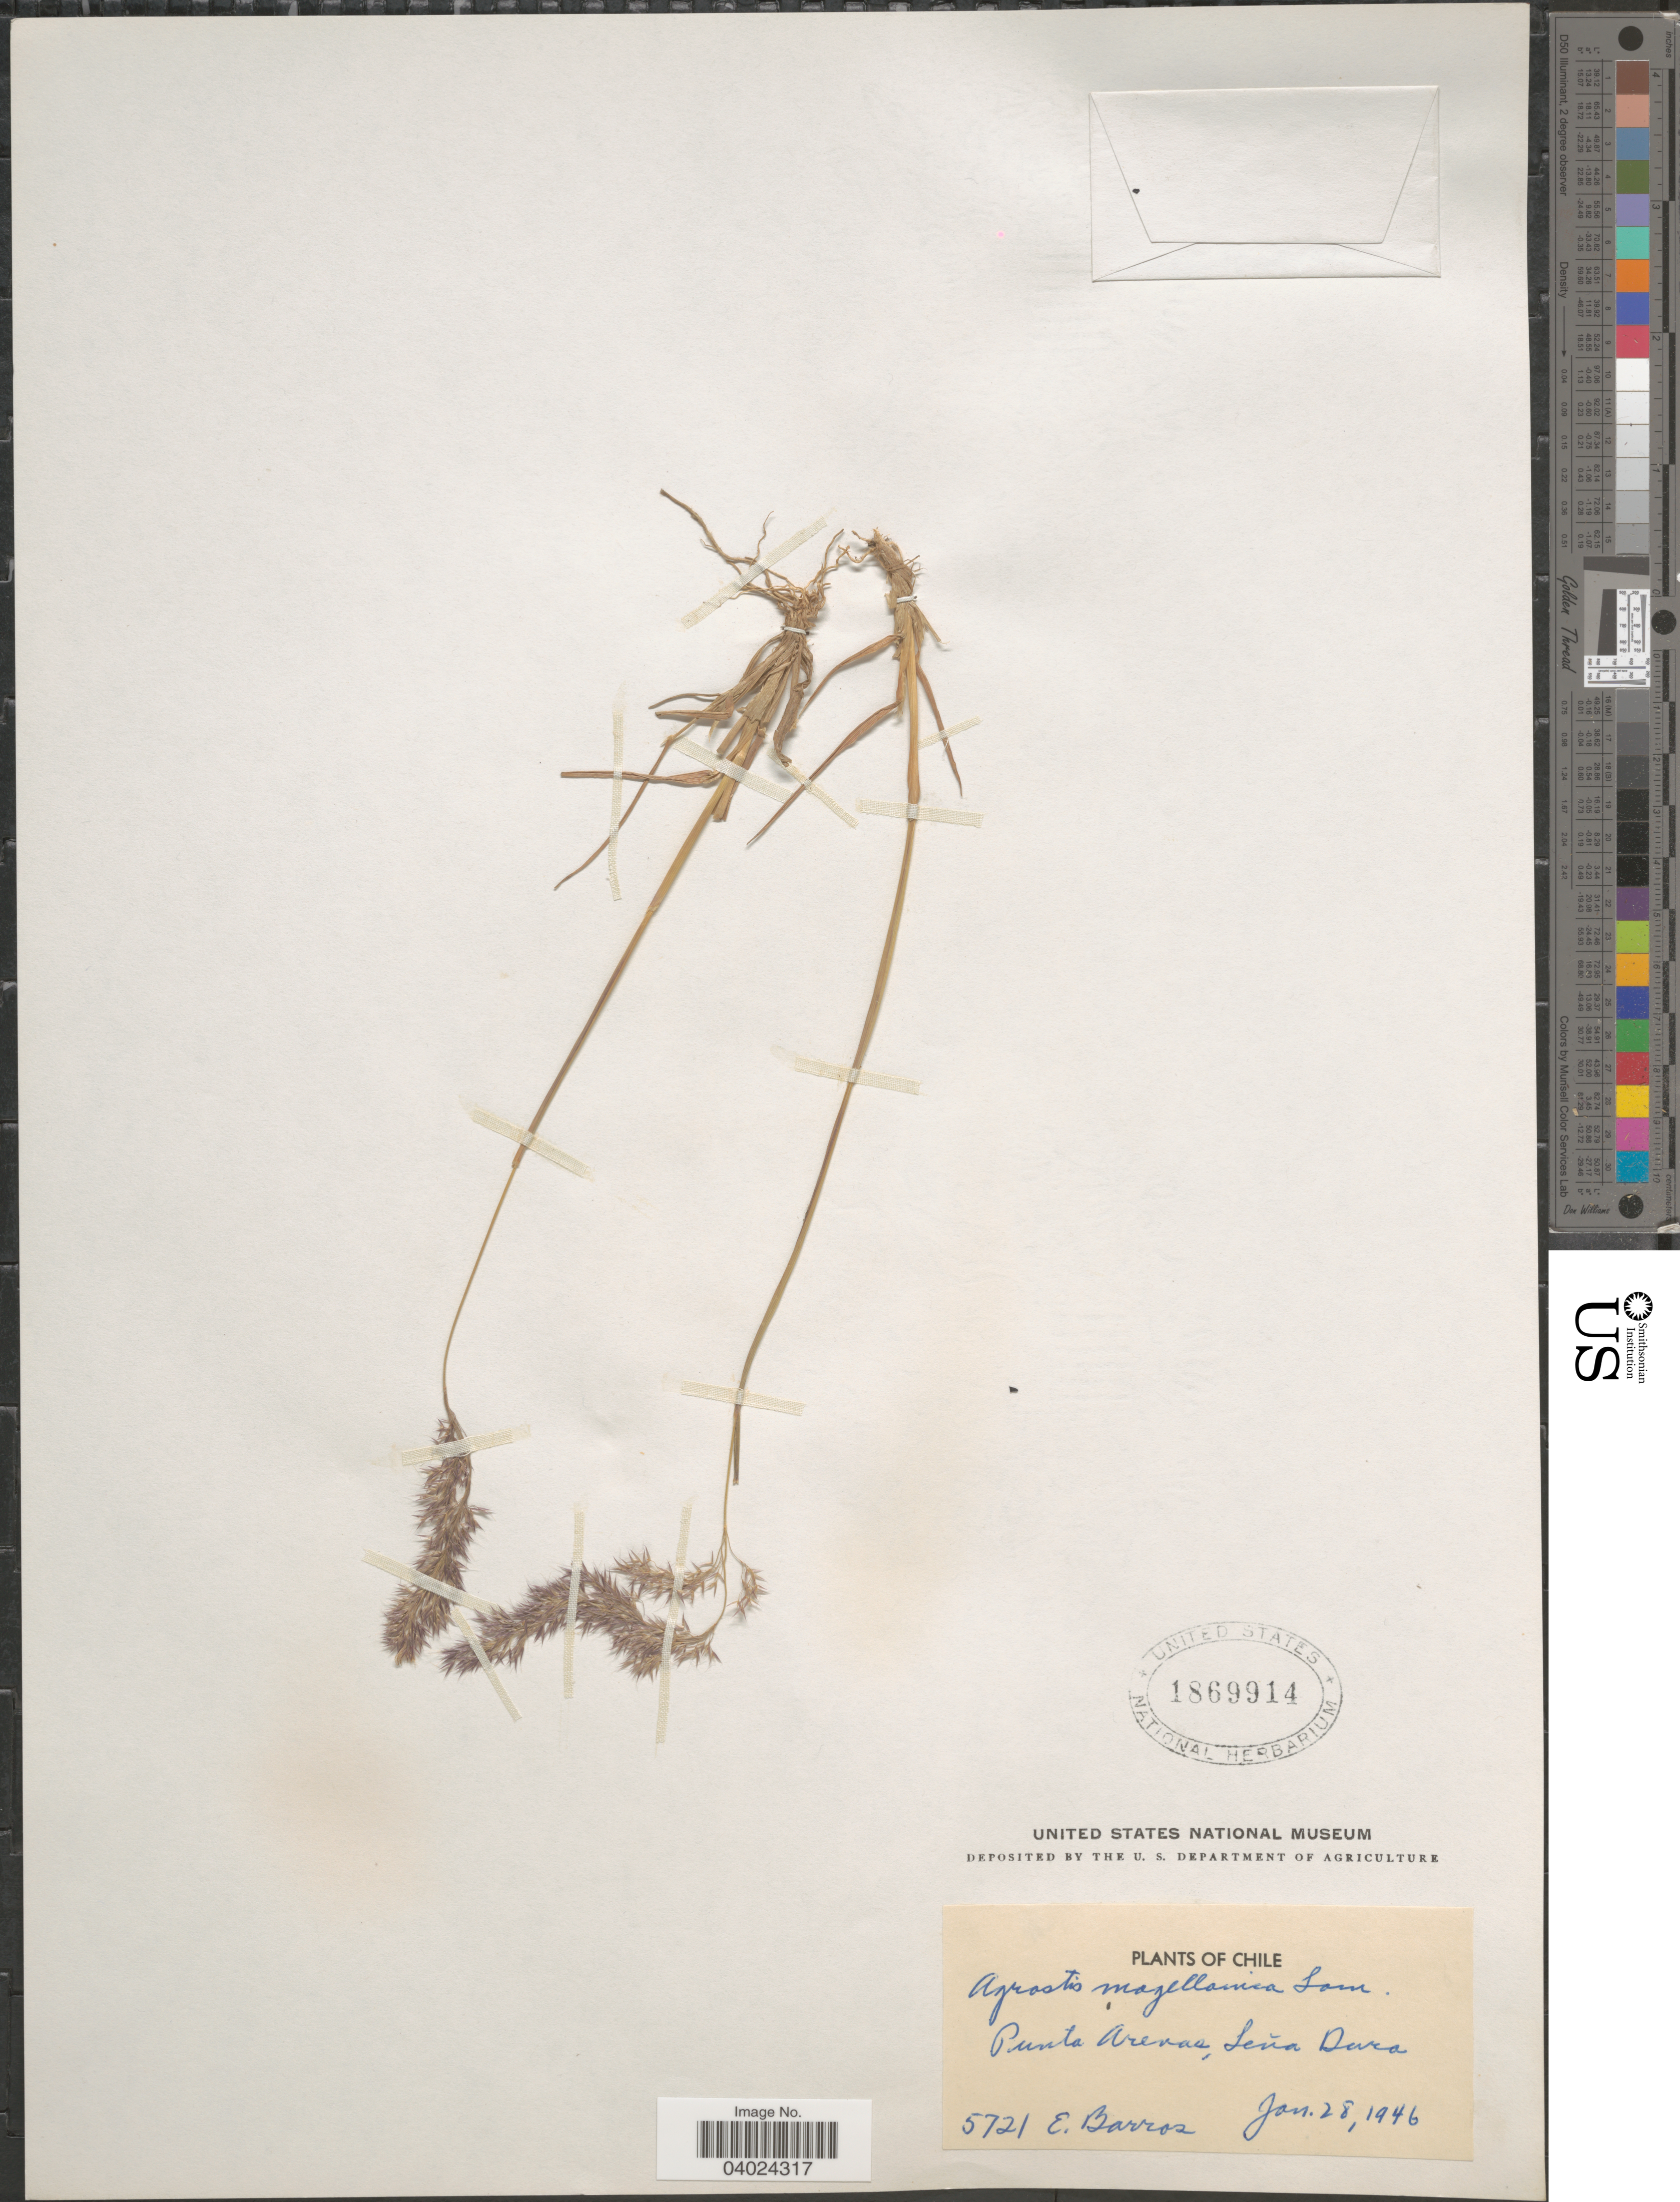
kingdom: Plantae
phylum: Tracheophyta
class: Liliopsida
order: Poales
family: Poaceae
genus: Agrostis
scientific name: Agrostis magellanica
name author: Lam.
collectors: E. Barros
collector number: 5721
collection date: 1946-01-28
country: Chile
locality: Punta Arenas, Leña Dura.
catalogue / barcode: US 1869914